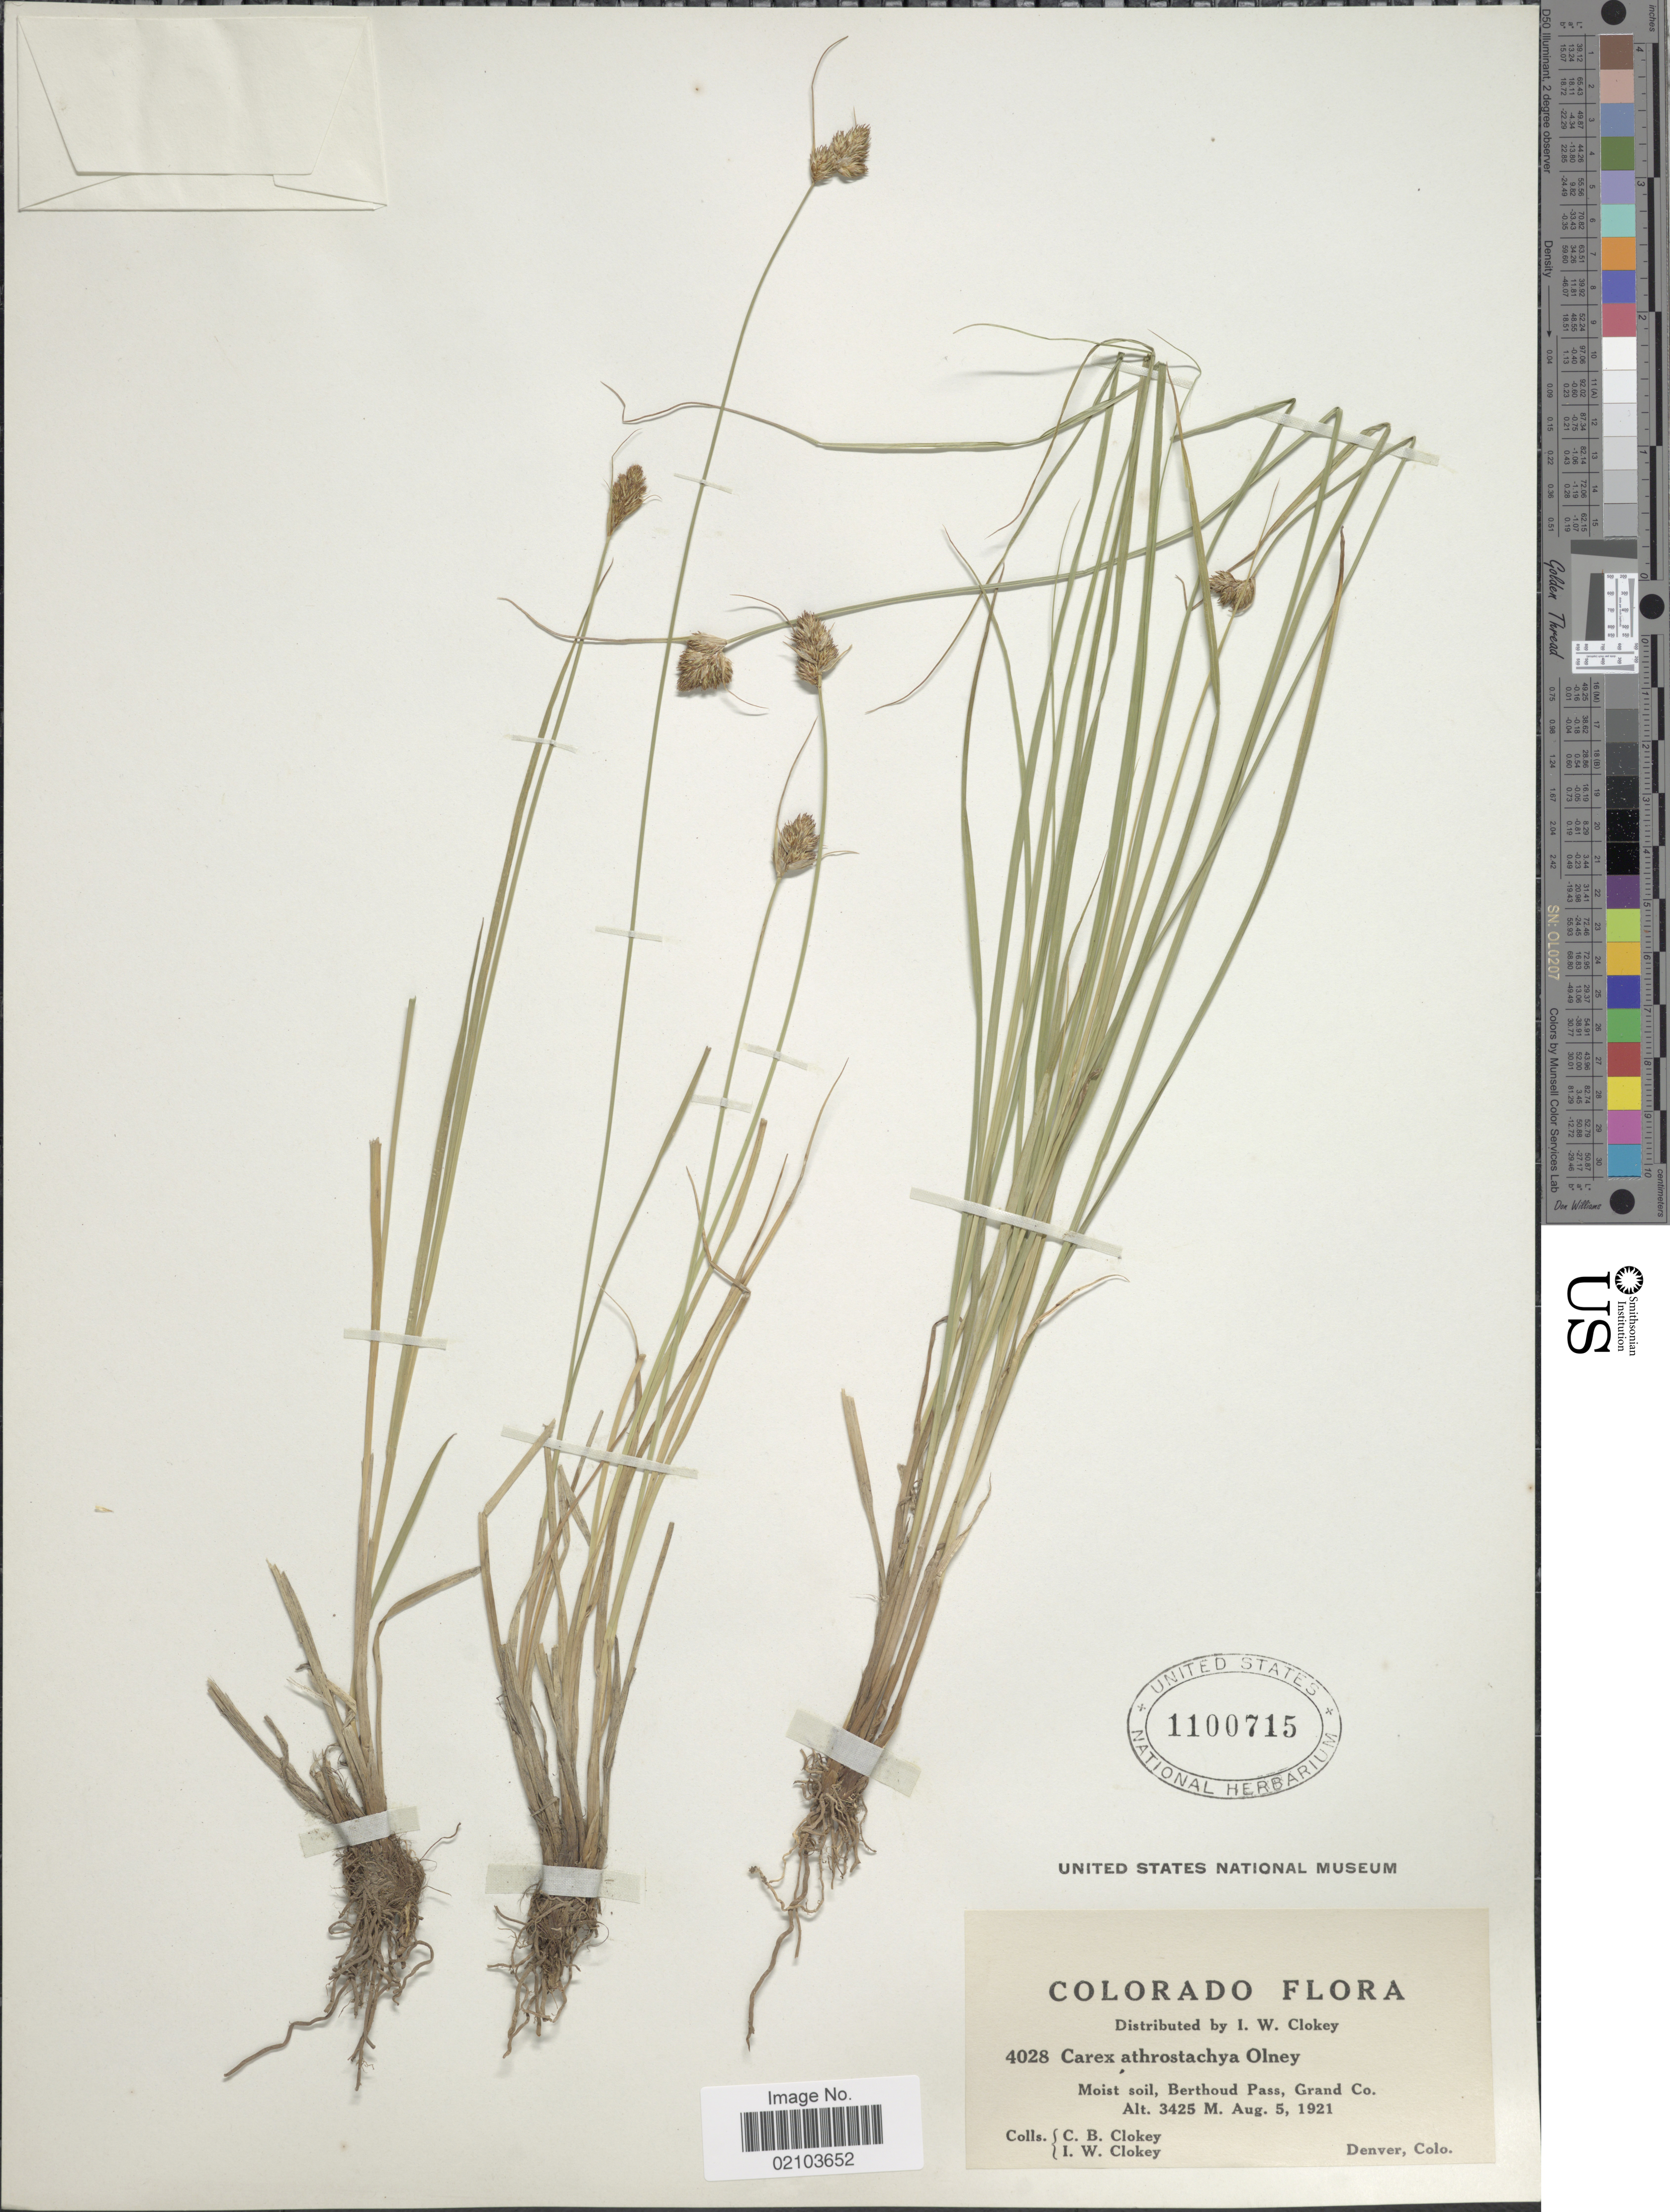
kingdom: Plantae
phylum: Tracheophyta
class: Liliopsida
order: Poales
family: Cyperaceae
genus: Carex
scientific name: Carex athrostachya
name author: Olney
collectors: C. Clokey & I. W. Clokey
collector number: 4028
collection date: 1921-08-05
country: United States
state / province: Colorado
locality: Berthoud Pass, Grand Co.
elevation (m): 3425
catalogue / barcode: US 1100715